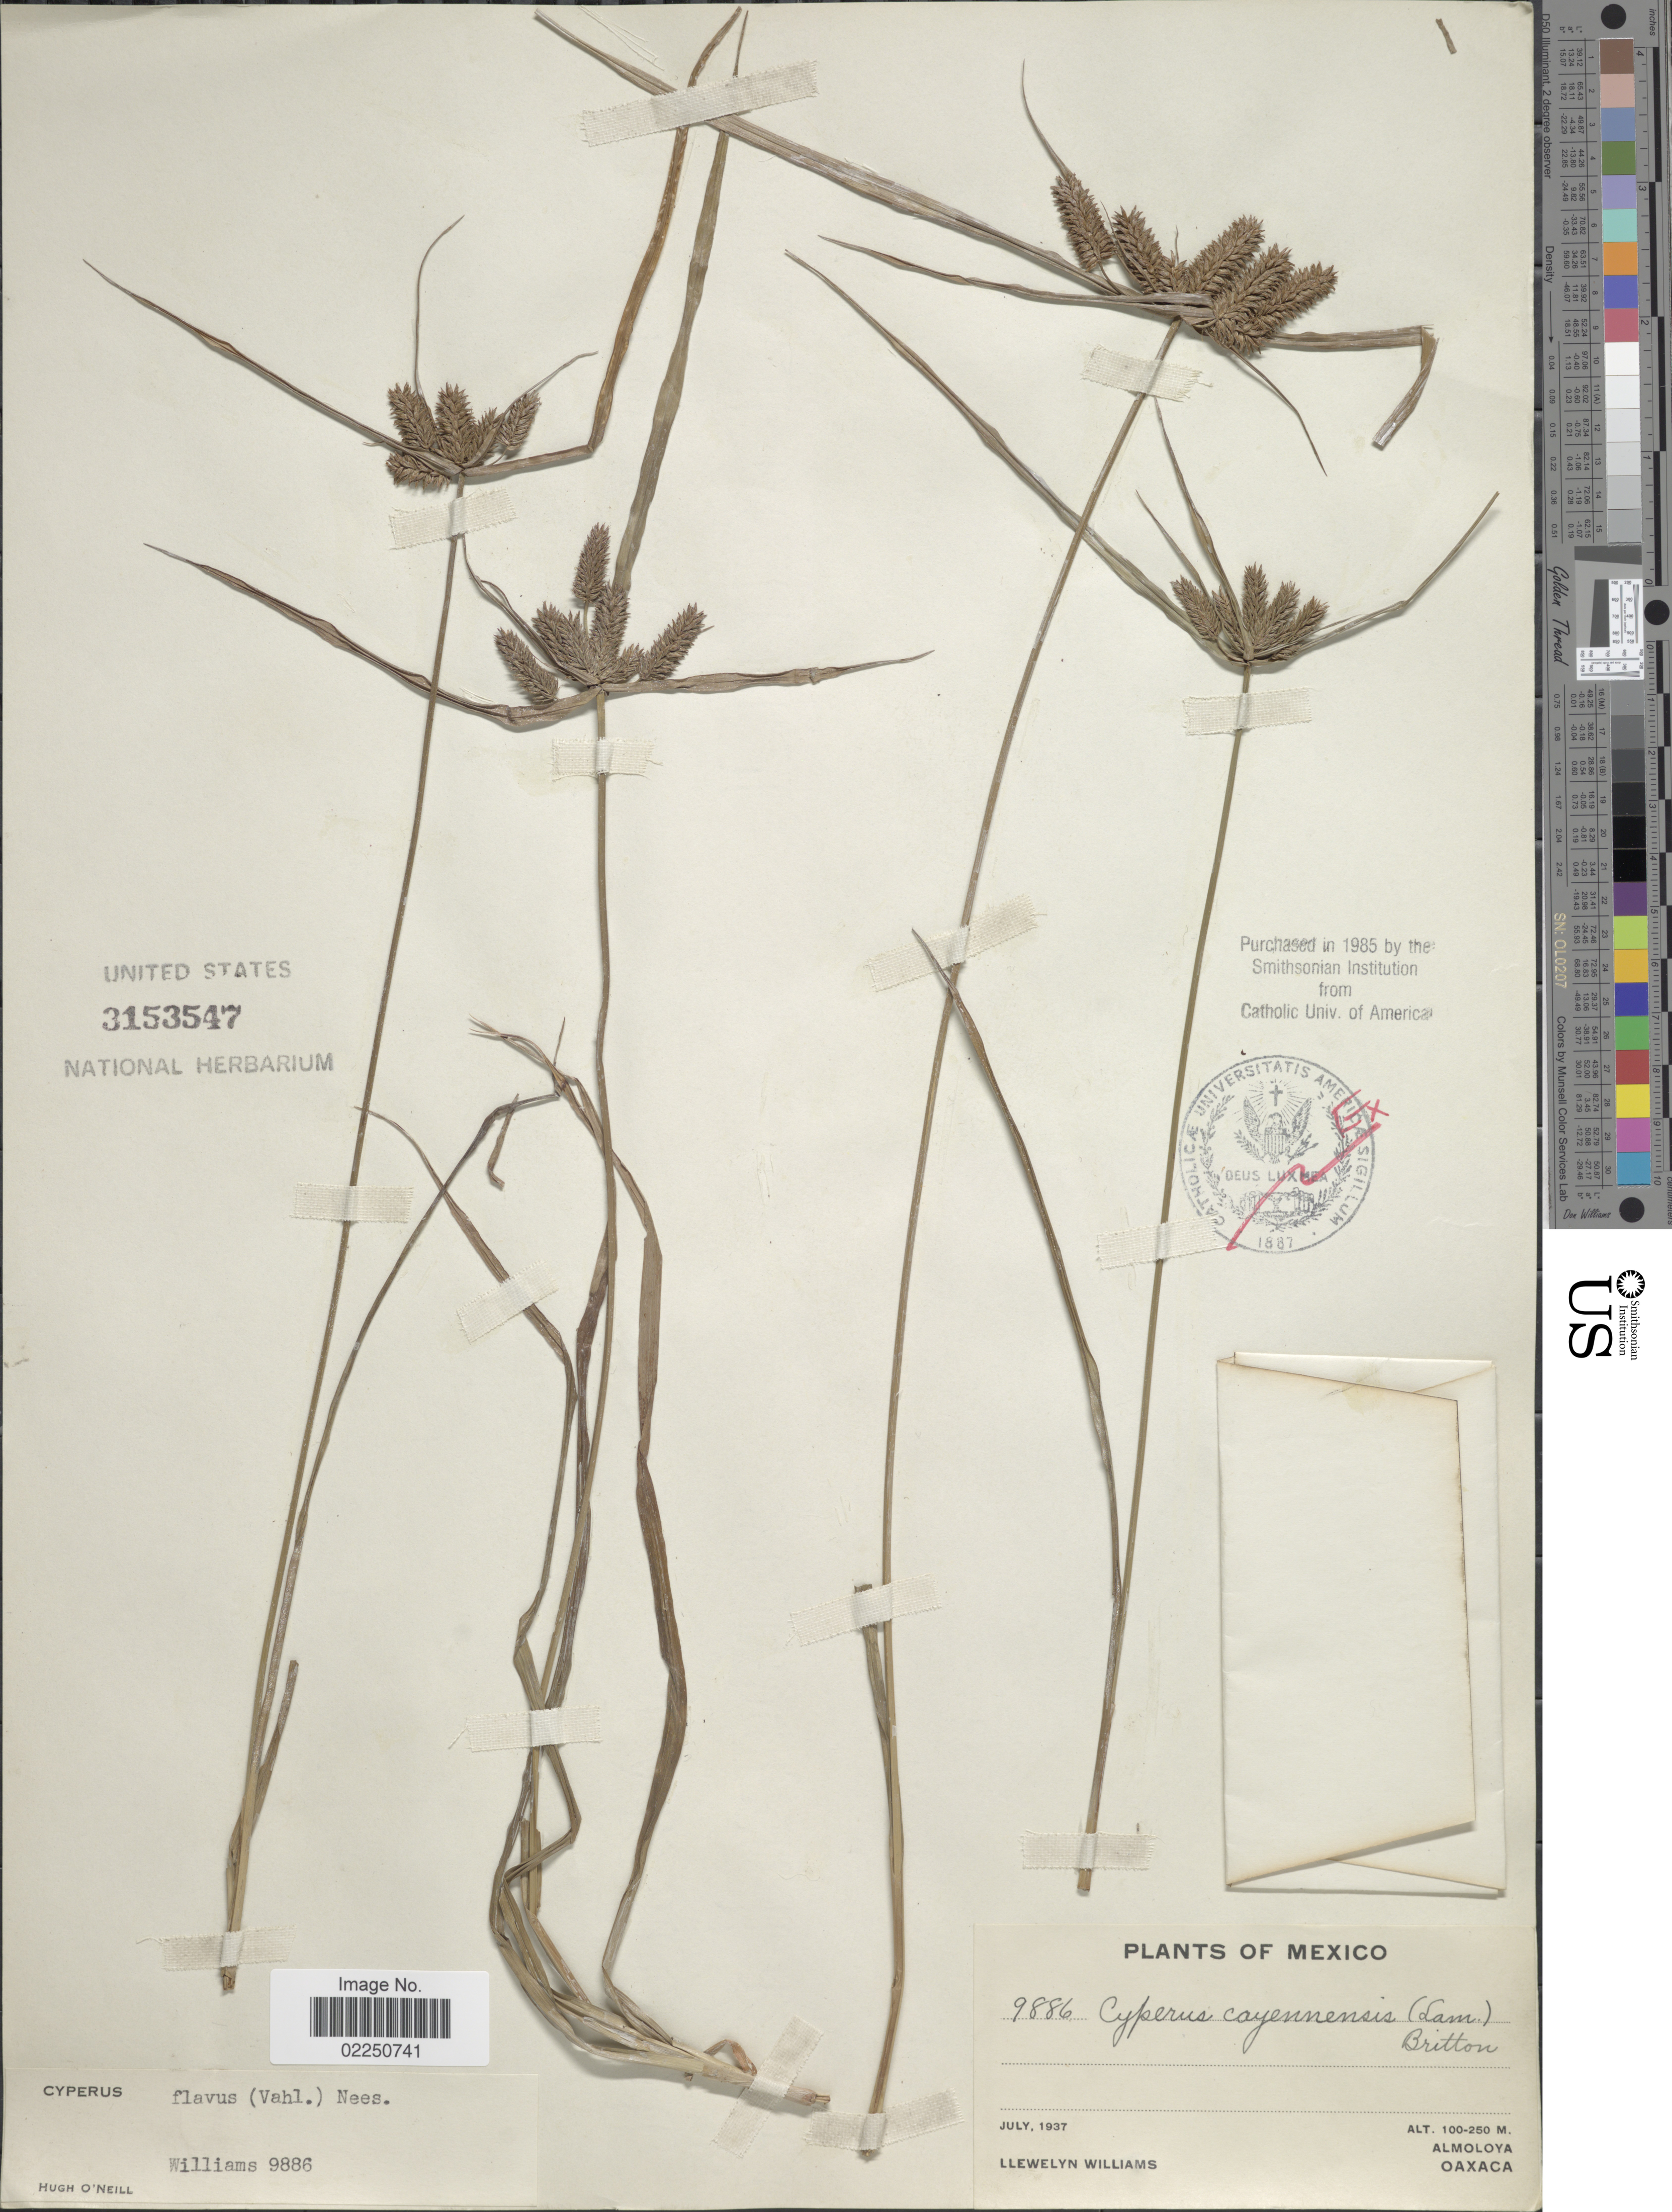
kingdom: Plantae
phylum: Tracheophyta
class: Liliopsida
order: Poales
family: Cyperaceae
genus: Cyperus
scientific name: Cyperus aggregatus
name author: (Willd.) Endl.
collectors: Ll. Williams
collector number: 9886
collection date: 1937-07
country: Mexico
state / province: Oaxaca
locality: Almoloya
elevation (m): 100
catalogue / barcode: US 3153547